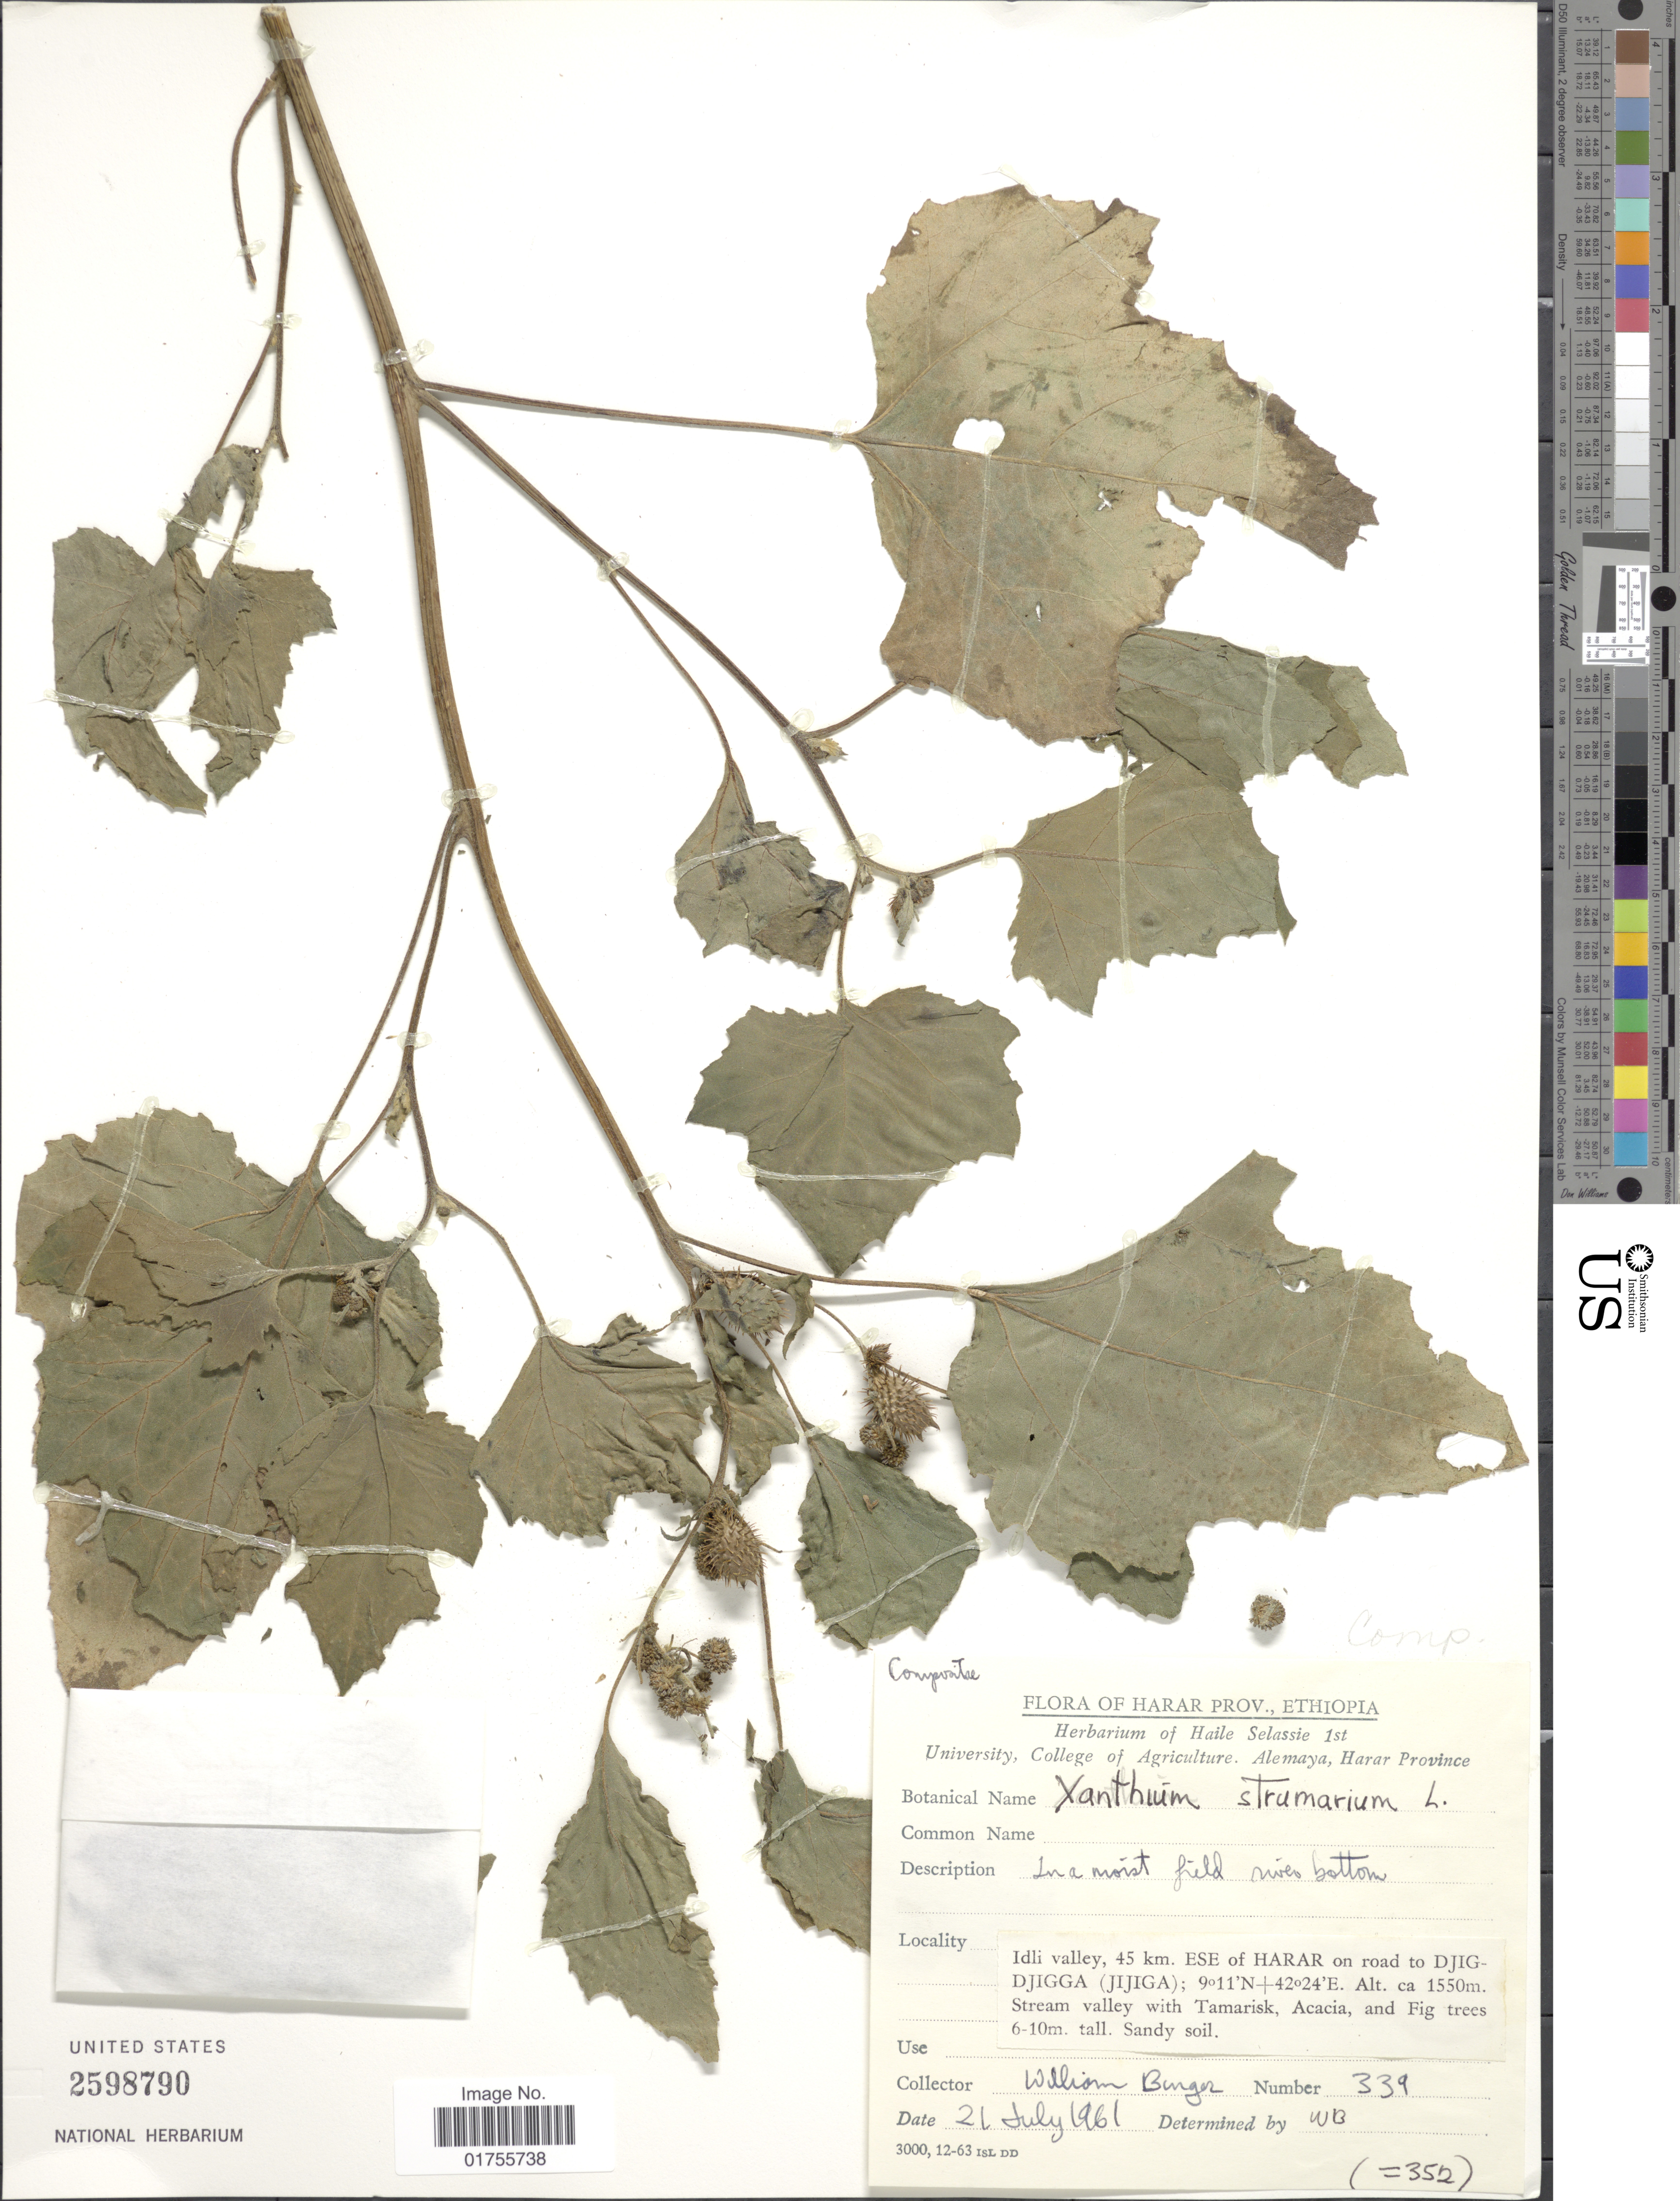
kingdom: Plantae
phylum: Tracheophyta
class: Magnoliopsida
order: Asterales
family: Asteraceae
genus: Xanthium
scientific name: Xanthium strumarium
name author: L.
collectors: W. Burger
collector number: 339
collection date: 1961-07-21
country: Ethiopia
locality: Harar Prov., Idli valley, 45 km ESE of Harar on road to Djig-Djigga (Jijiga. Stream valley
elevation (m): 1550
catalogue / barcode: US 2598790